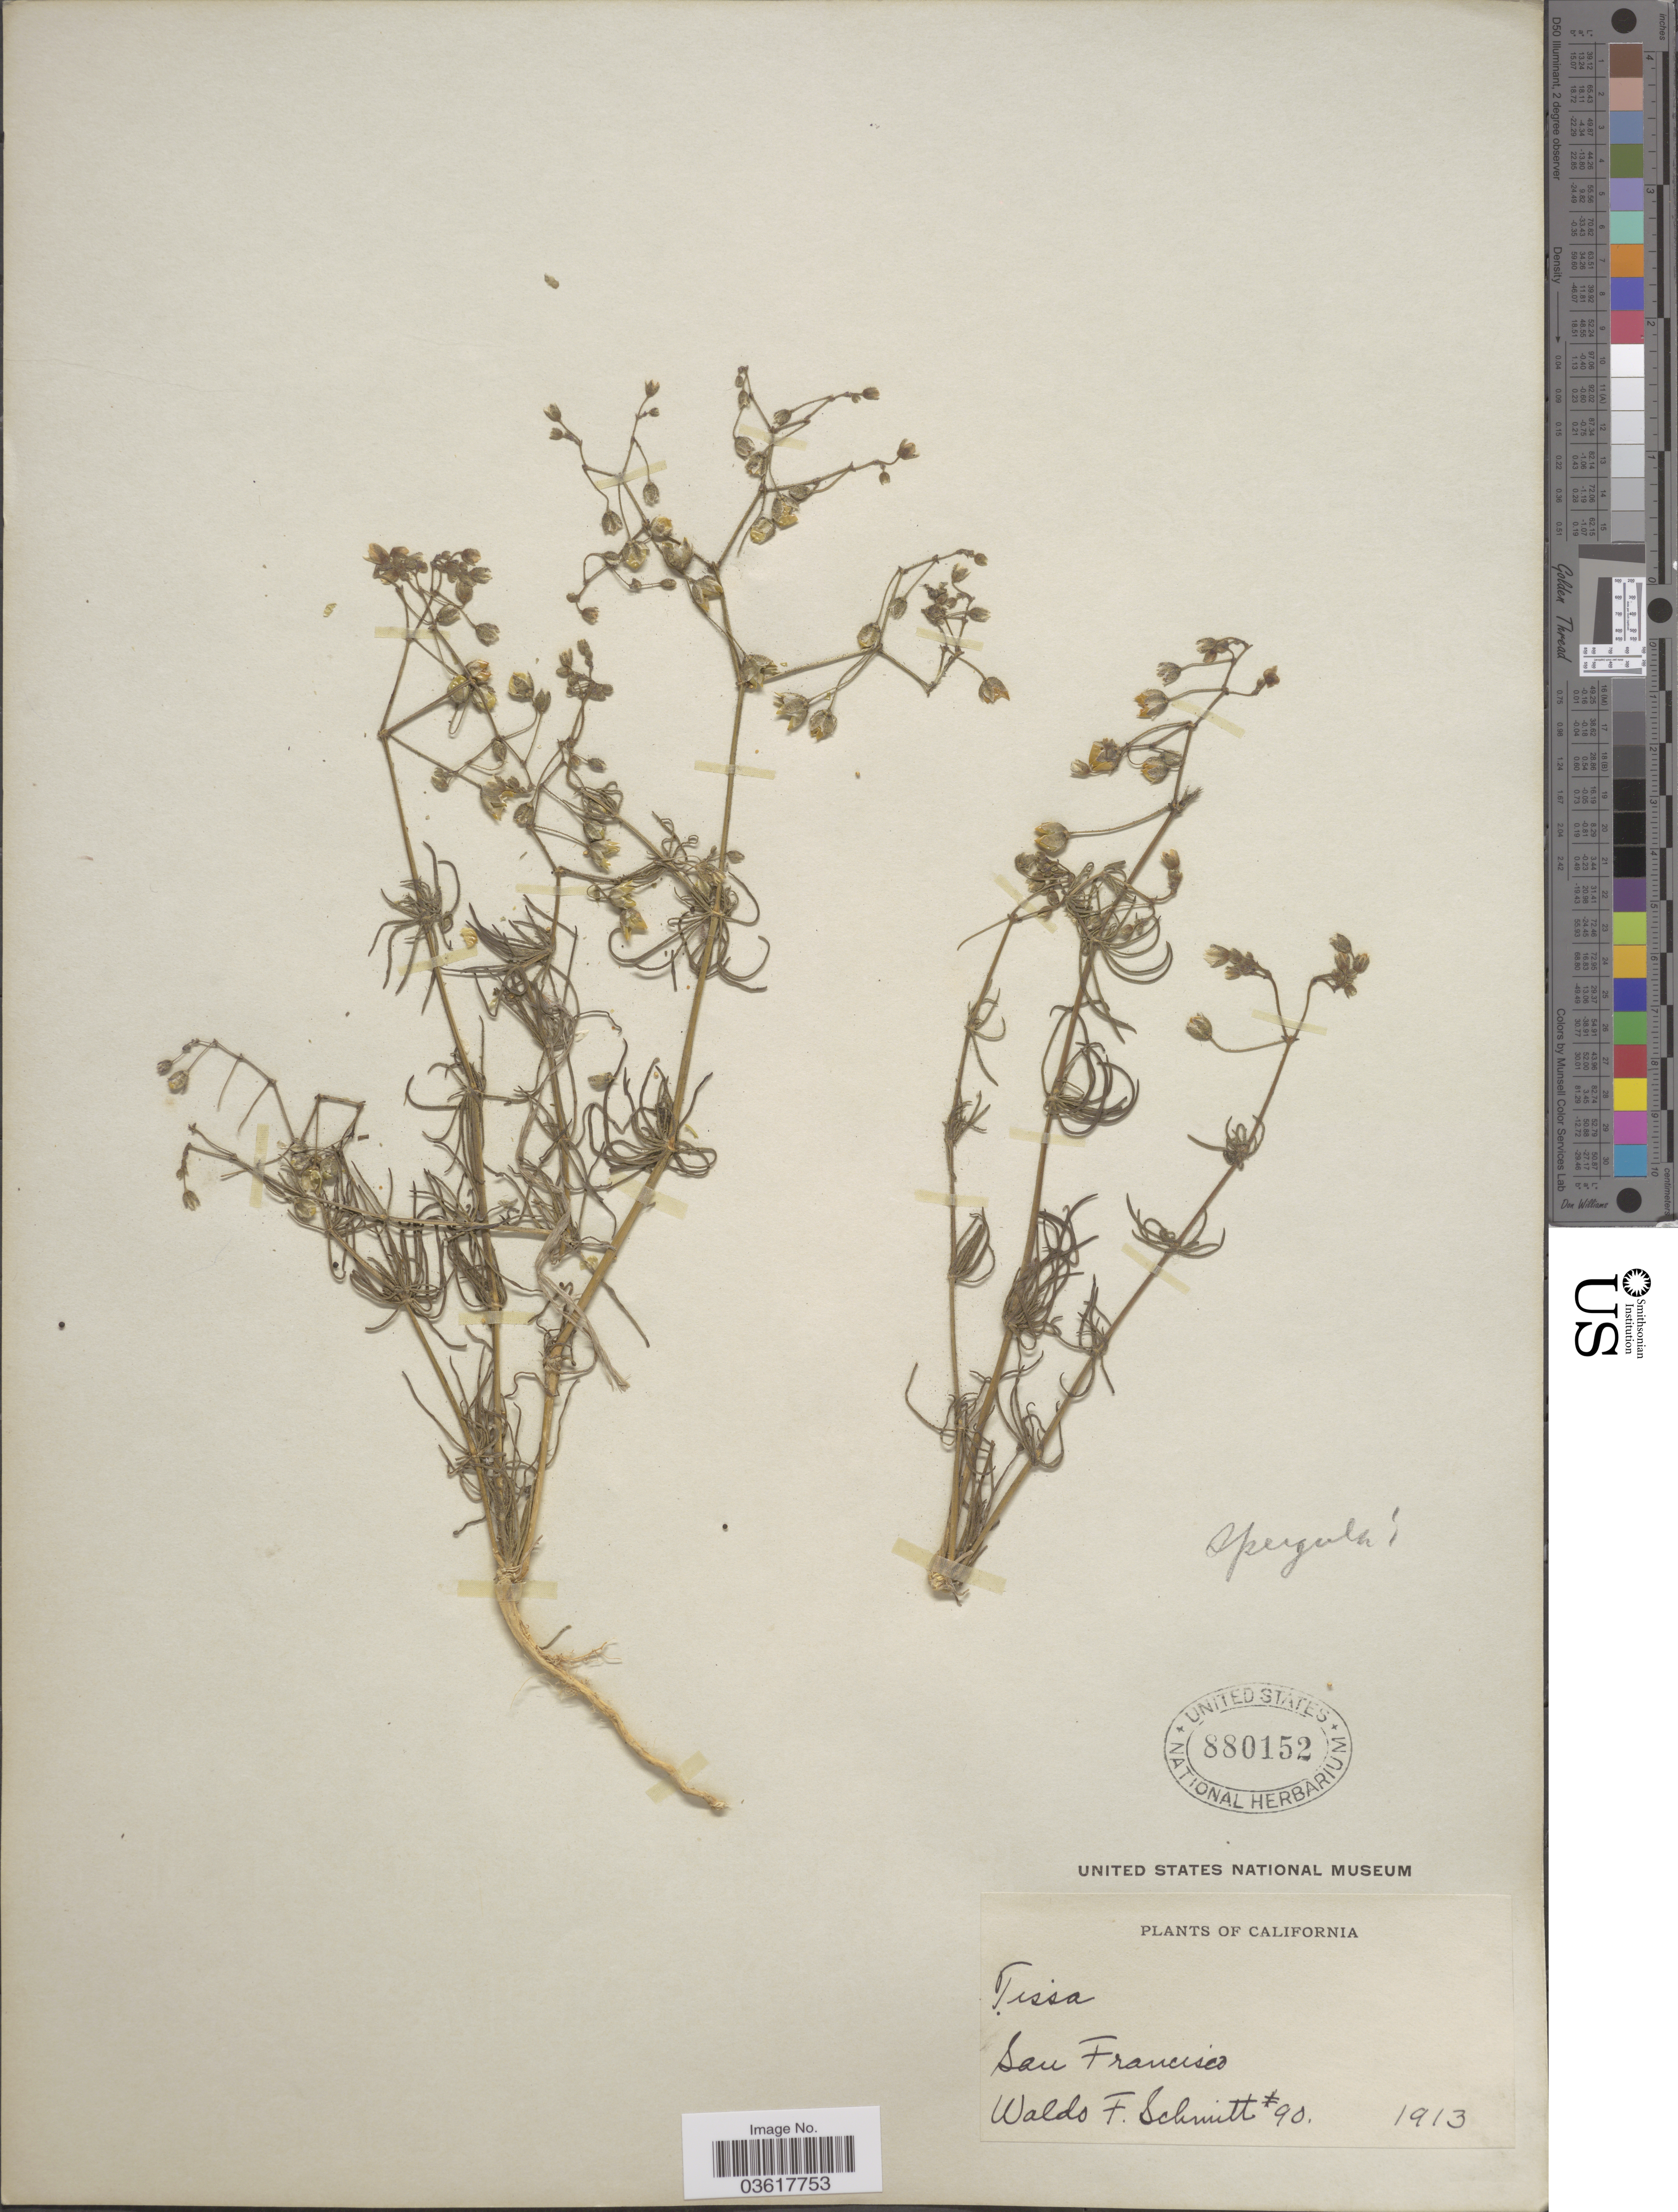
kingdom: Plantae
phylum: Tracheophyta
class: Magnoliopsida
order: Caryophyllales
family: Caryophyllaceae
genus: Spergula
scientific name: Spergula arvensis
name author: L.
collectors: W. F. Schmitt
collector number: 90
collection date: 1913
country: United States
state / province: California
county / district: San Francisco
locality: San Francisco.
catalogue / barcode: US 880152